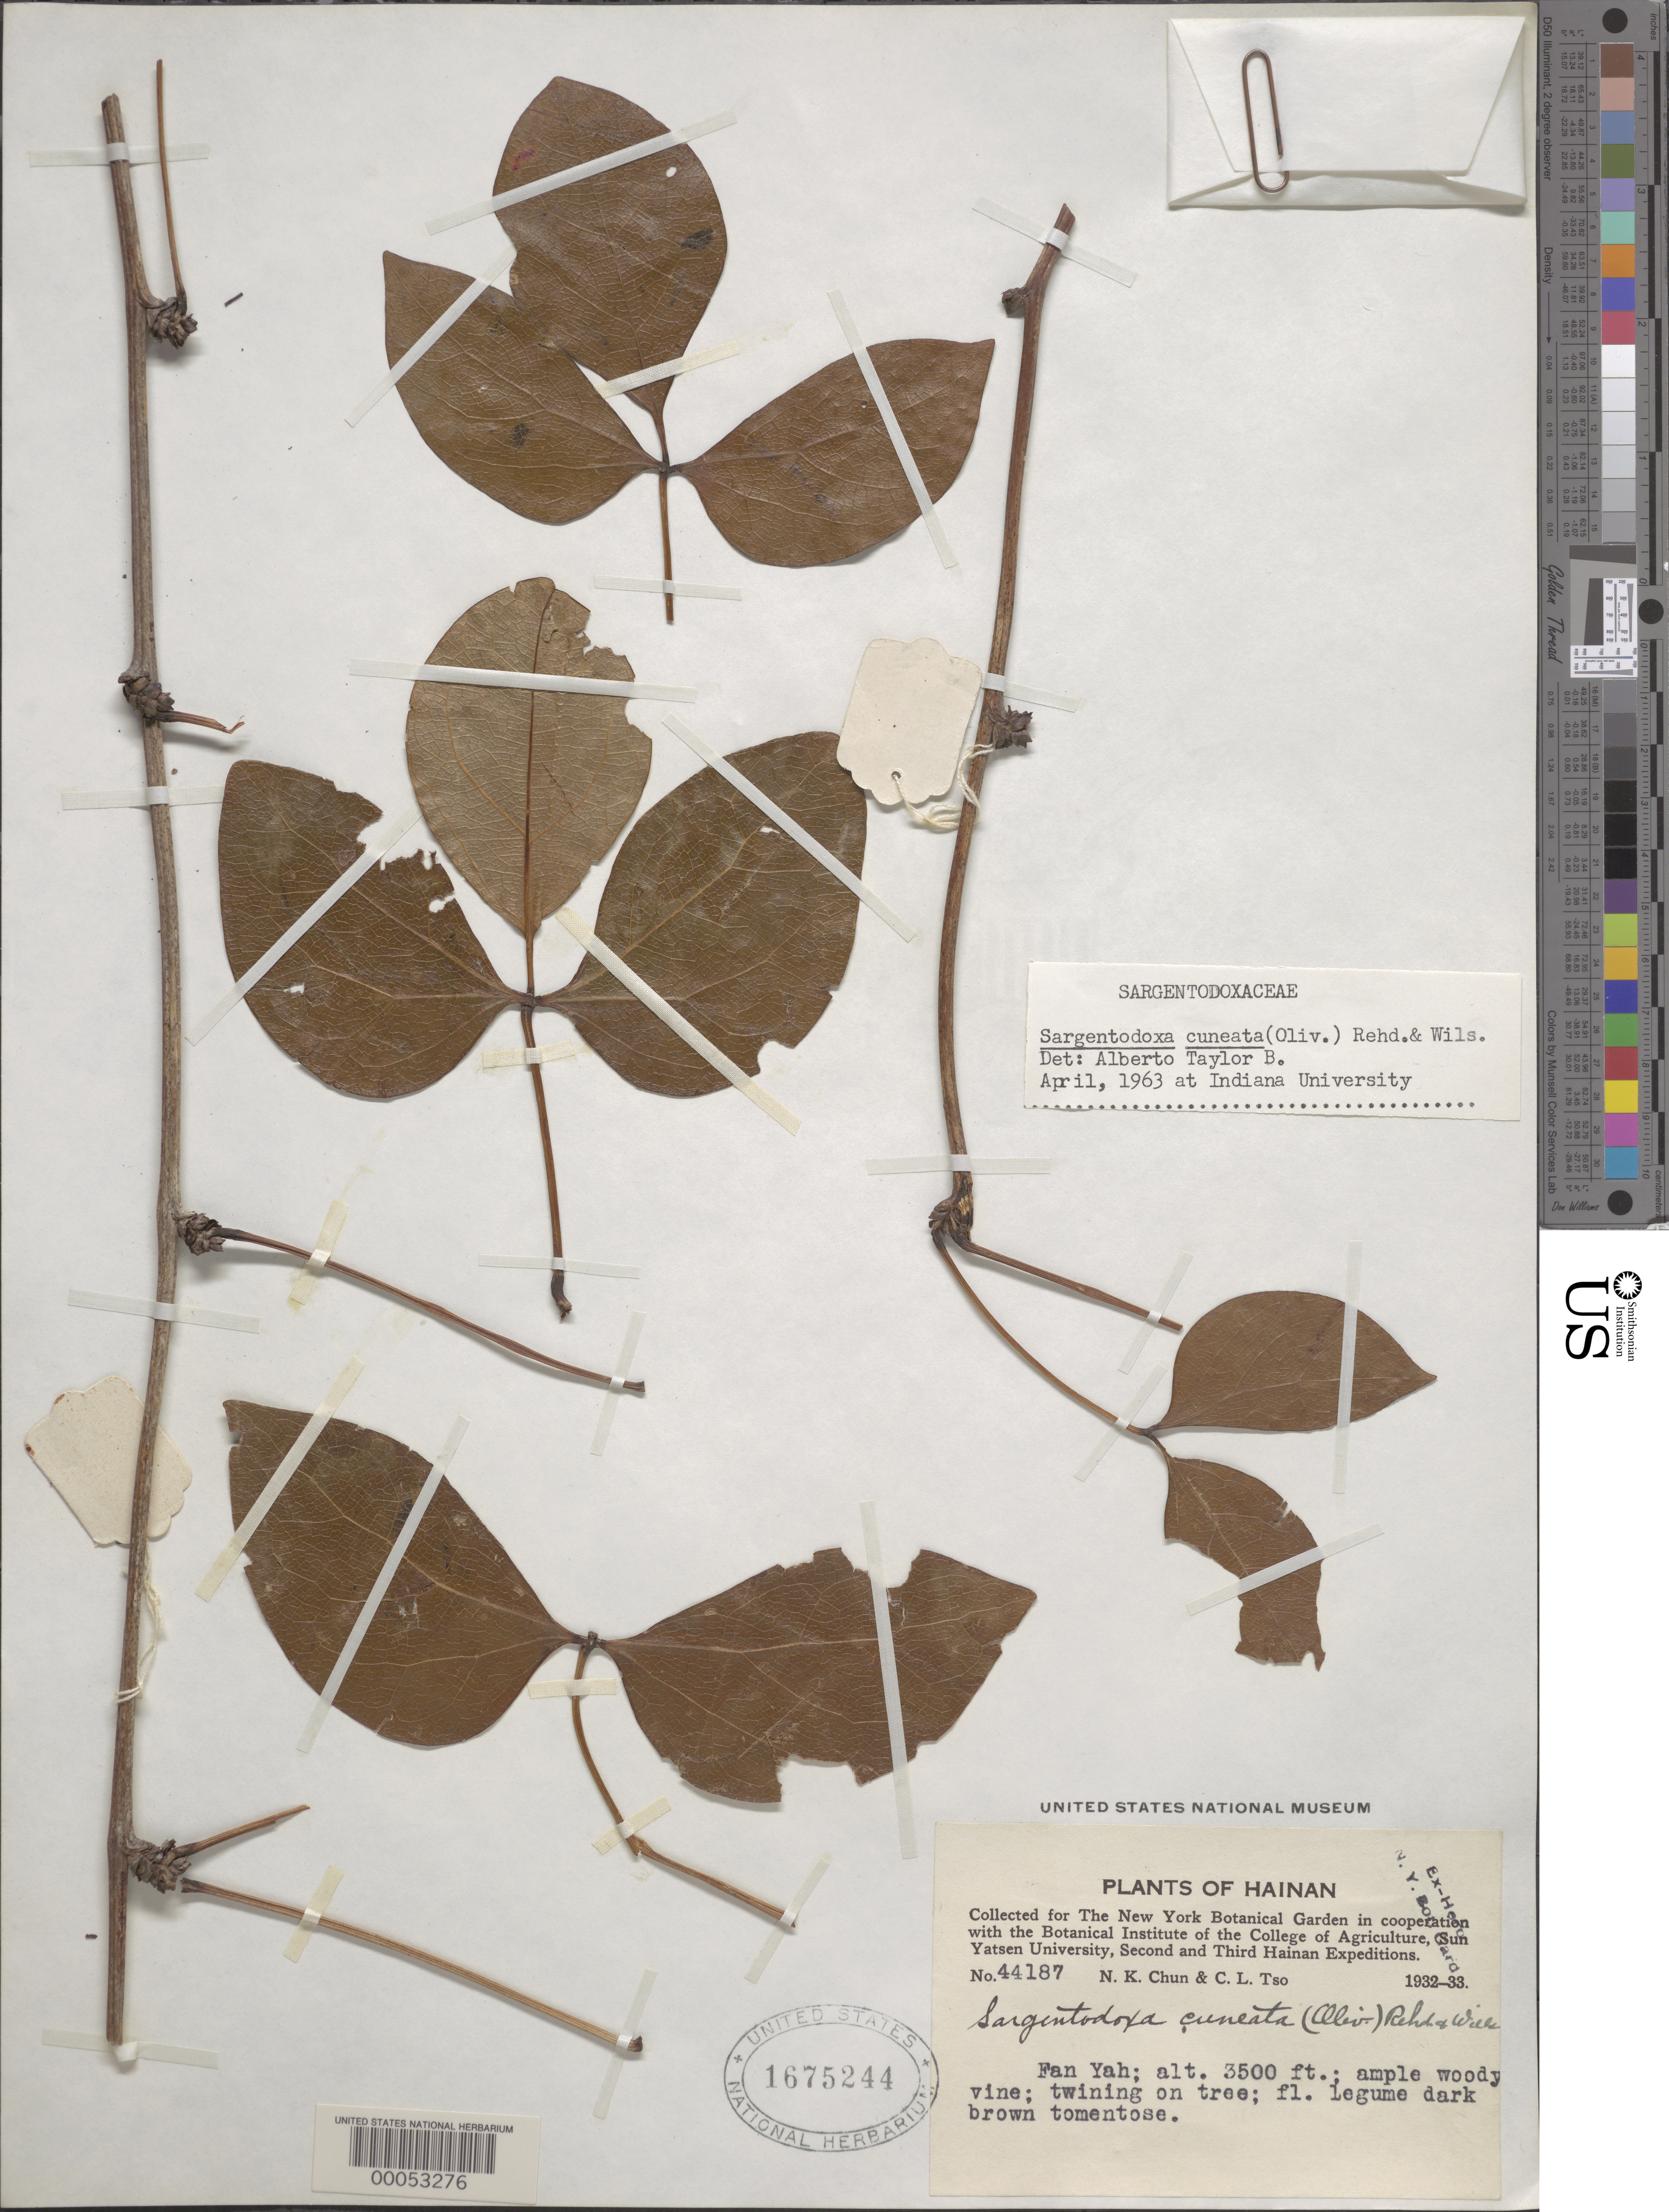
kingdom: Plantae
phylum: Tracheophyta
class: Magnoliopsida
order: Ranunculales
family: Lardizabalaceae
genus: Sargentodoxa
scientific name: Sargentodoxa cuneata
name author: (Oliv.) Rehder & E.H. Wilson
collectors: N. K. Chun & C. Tso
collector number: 44187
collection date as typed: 1932 to -- -- 1933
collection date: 1932/1933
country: China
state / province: Hainan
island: Hainan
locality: Fan yah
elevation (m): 1067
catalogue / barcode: US 1675244